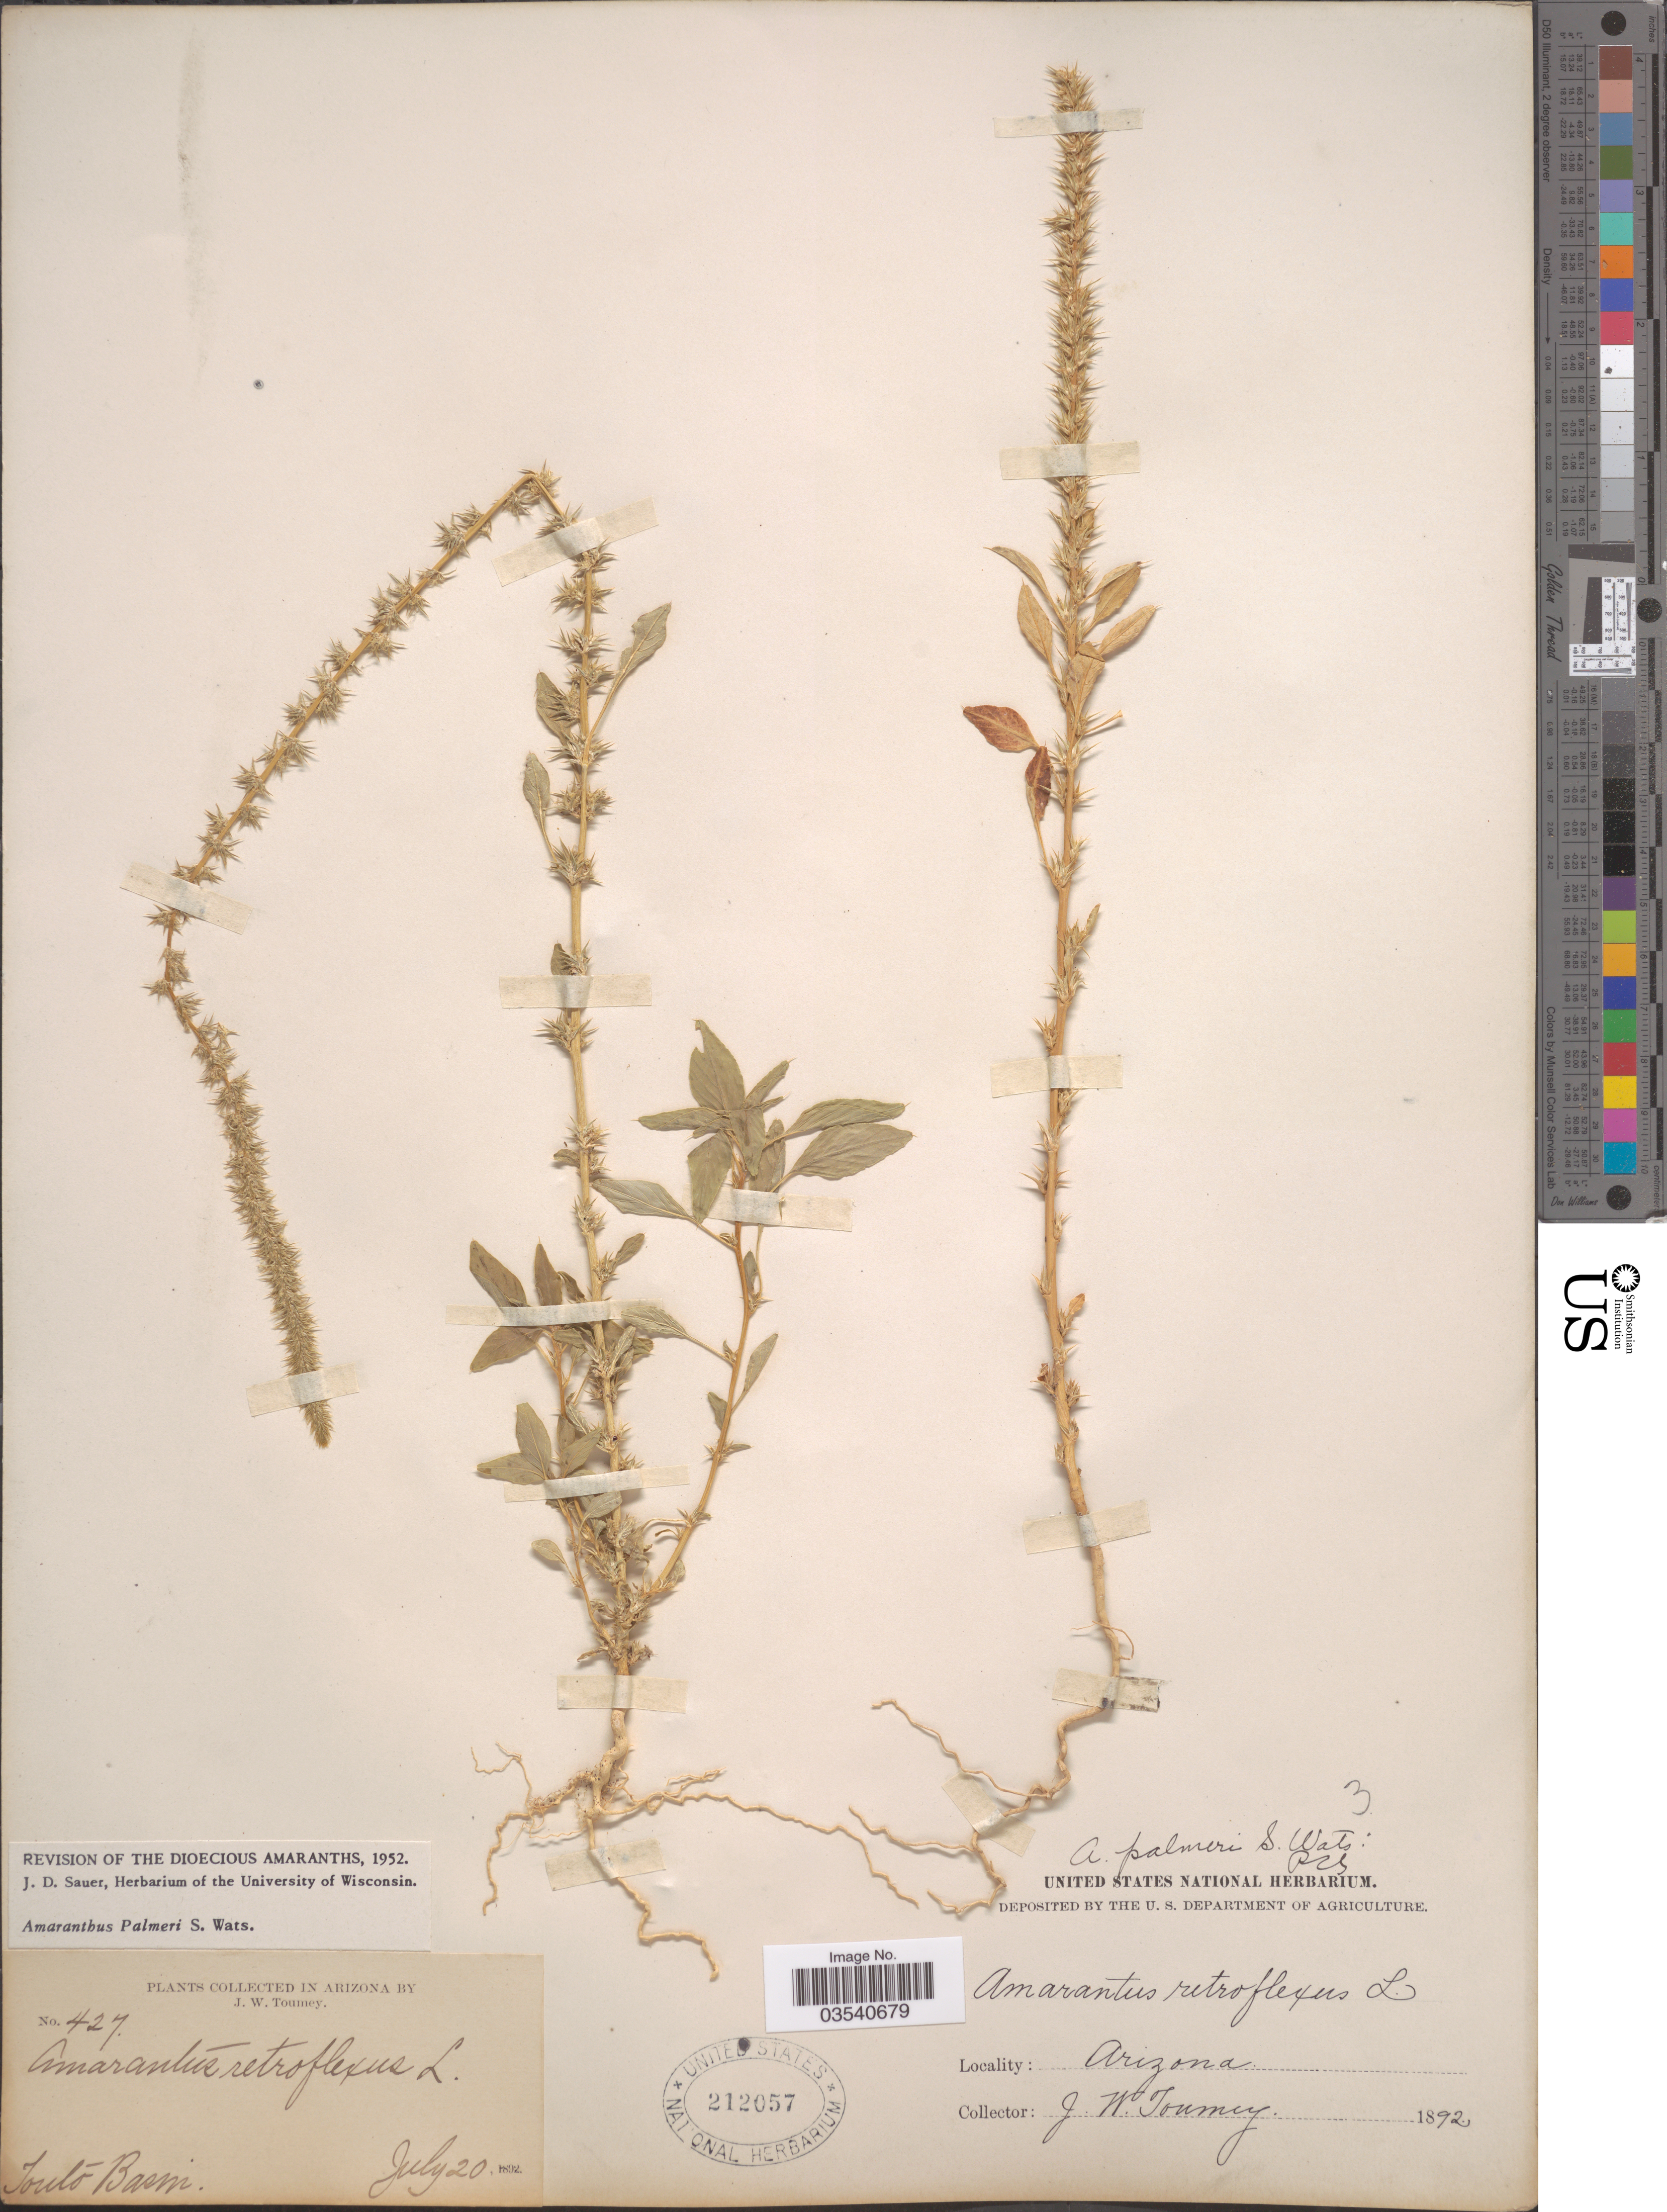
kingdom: Plantae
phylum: Tracheophyta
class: Magnoliopsida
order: Caryophyllales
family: Amaranthaceae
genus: Amaranthus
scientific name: Amaranthus palmeri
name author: S. Watson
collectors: J. W. Toumey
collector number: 427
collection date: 1892-07-20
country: United States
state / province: Arizona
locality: Tonto Basin.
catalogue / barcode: US 212057